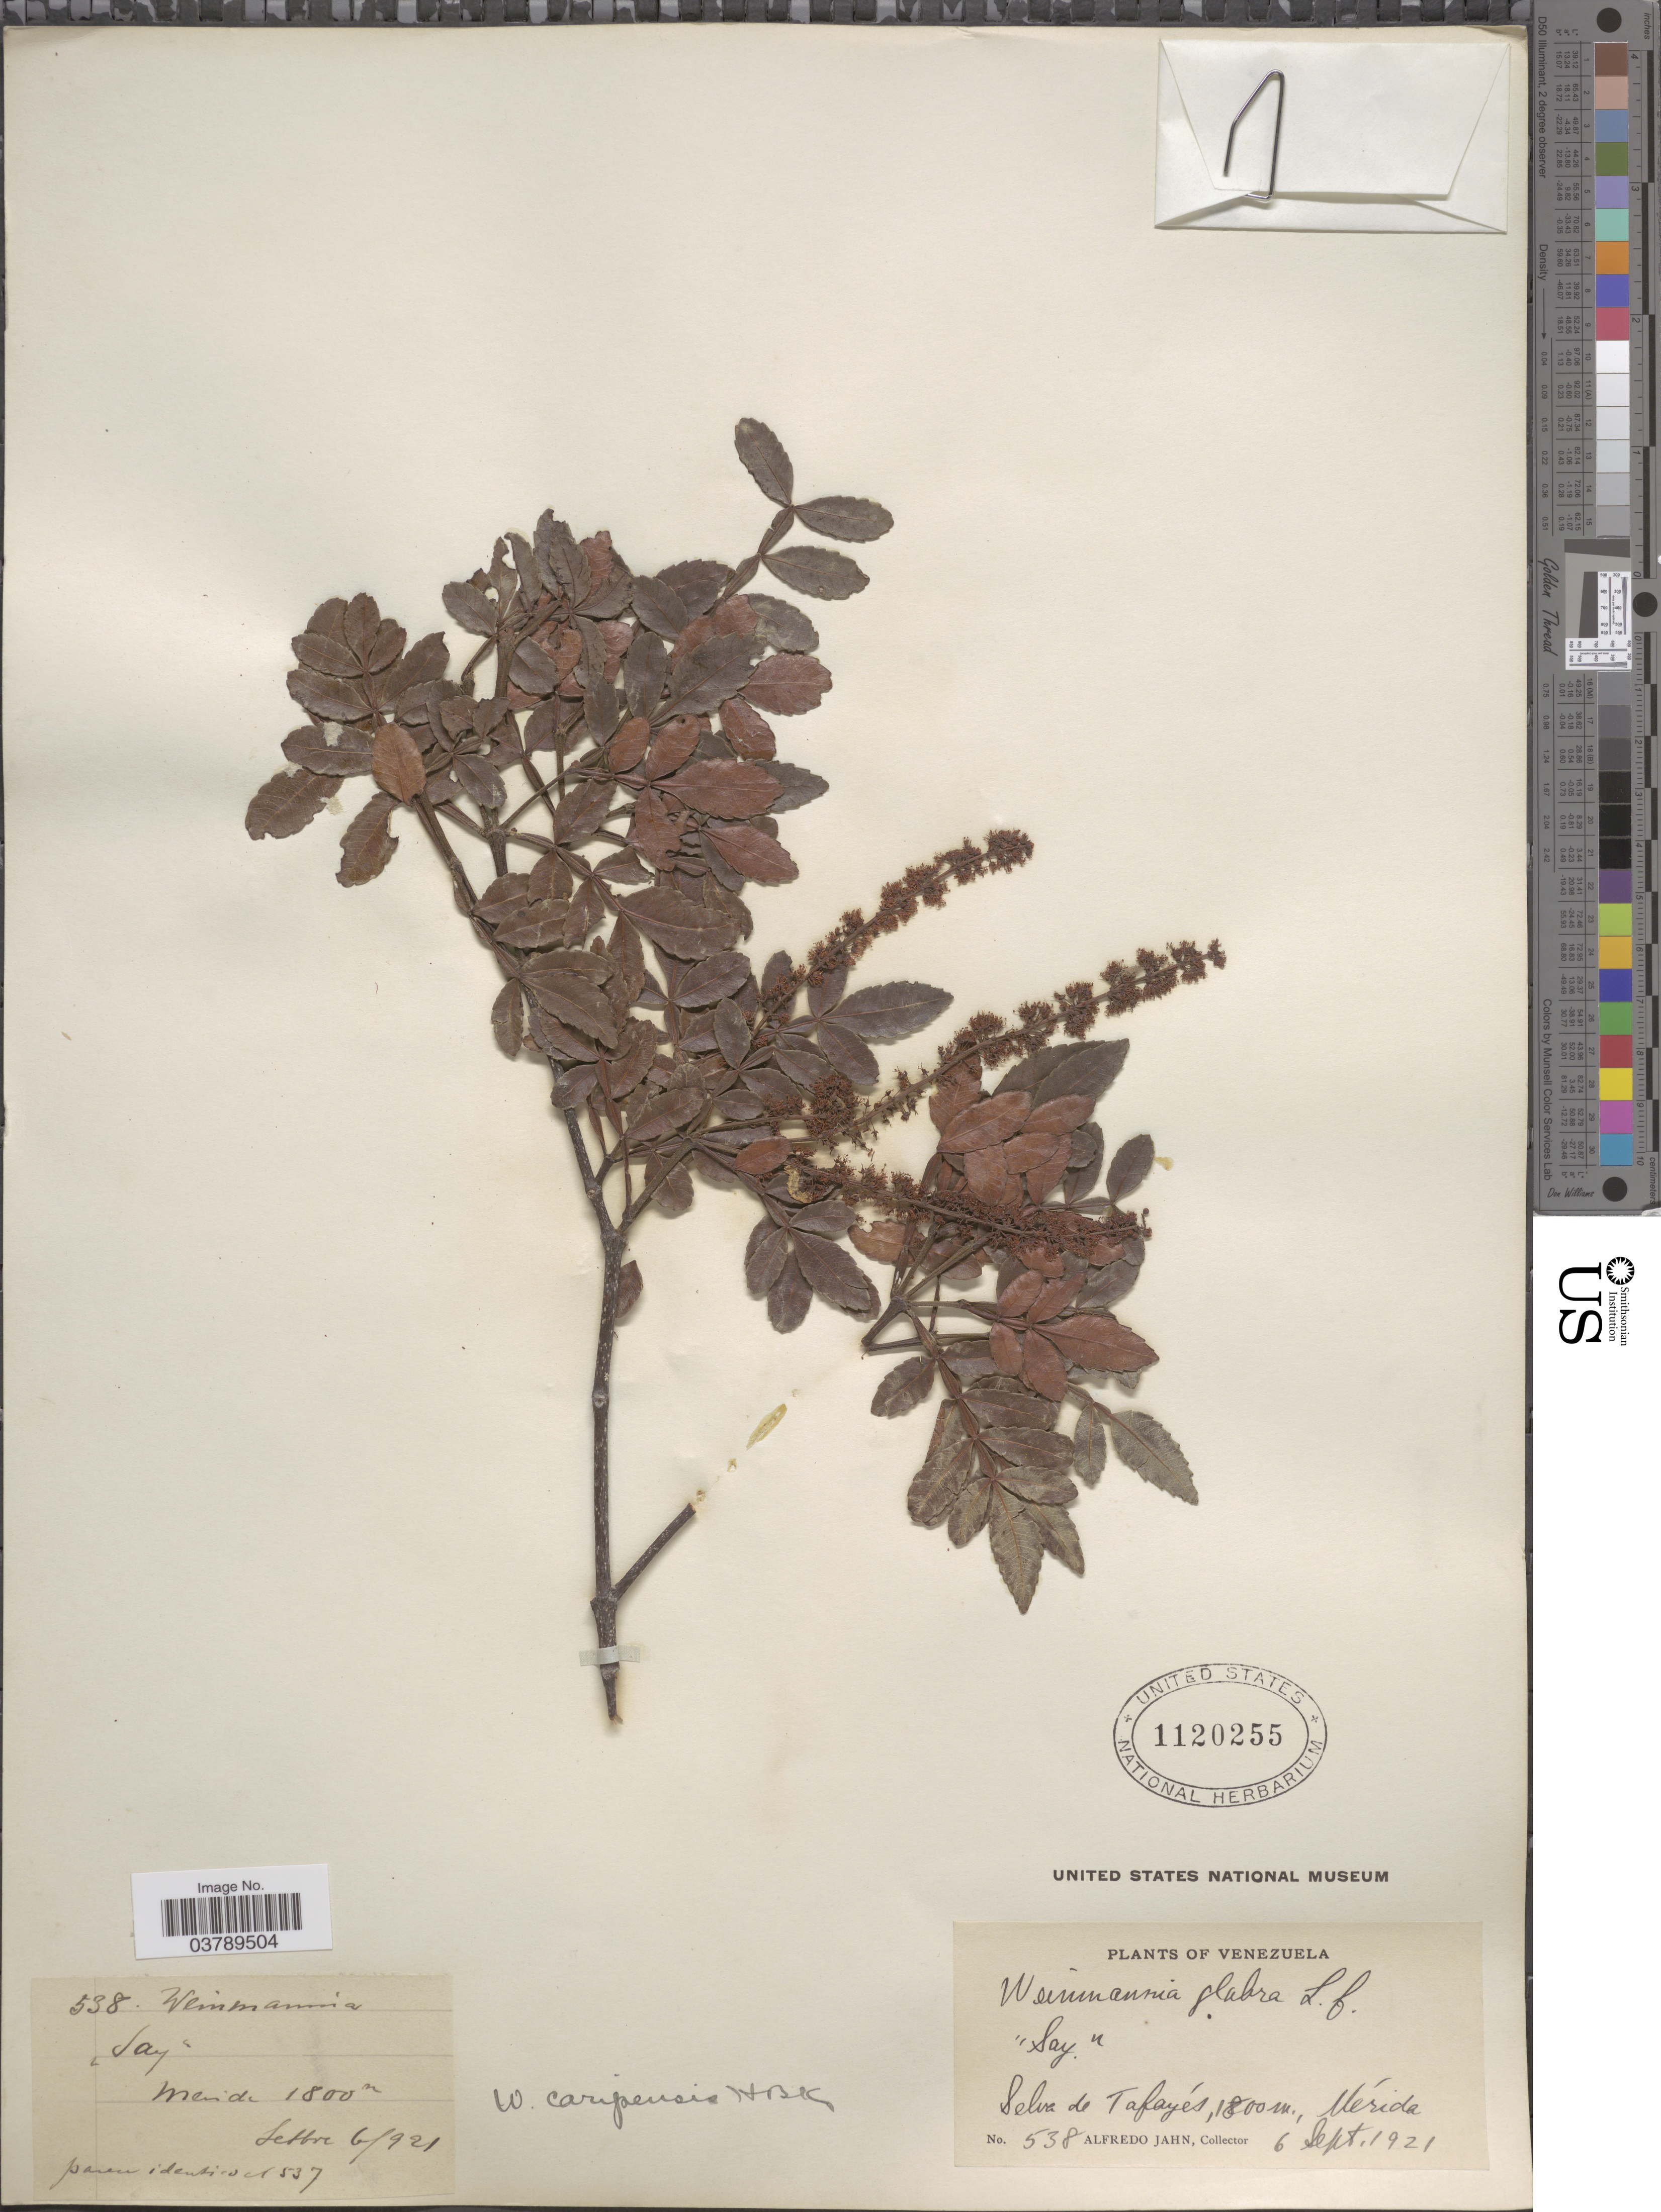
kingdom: Plantae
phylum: Tracheophyta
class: Magnoliopsida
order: Oxalidales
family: Cunoniaceae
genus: Weinmannia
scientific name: Weinmannia pinnata var. caripensis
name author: (Kunth) Cuatrec.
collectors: A. Jahn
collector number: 538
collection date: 1921-09-06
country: Venezuela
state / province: Merida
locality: Selva de Tafayés.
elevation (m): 1800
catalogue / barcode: US 1120255